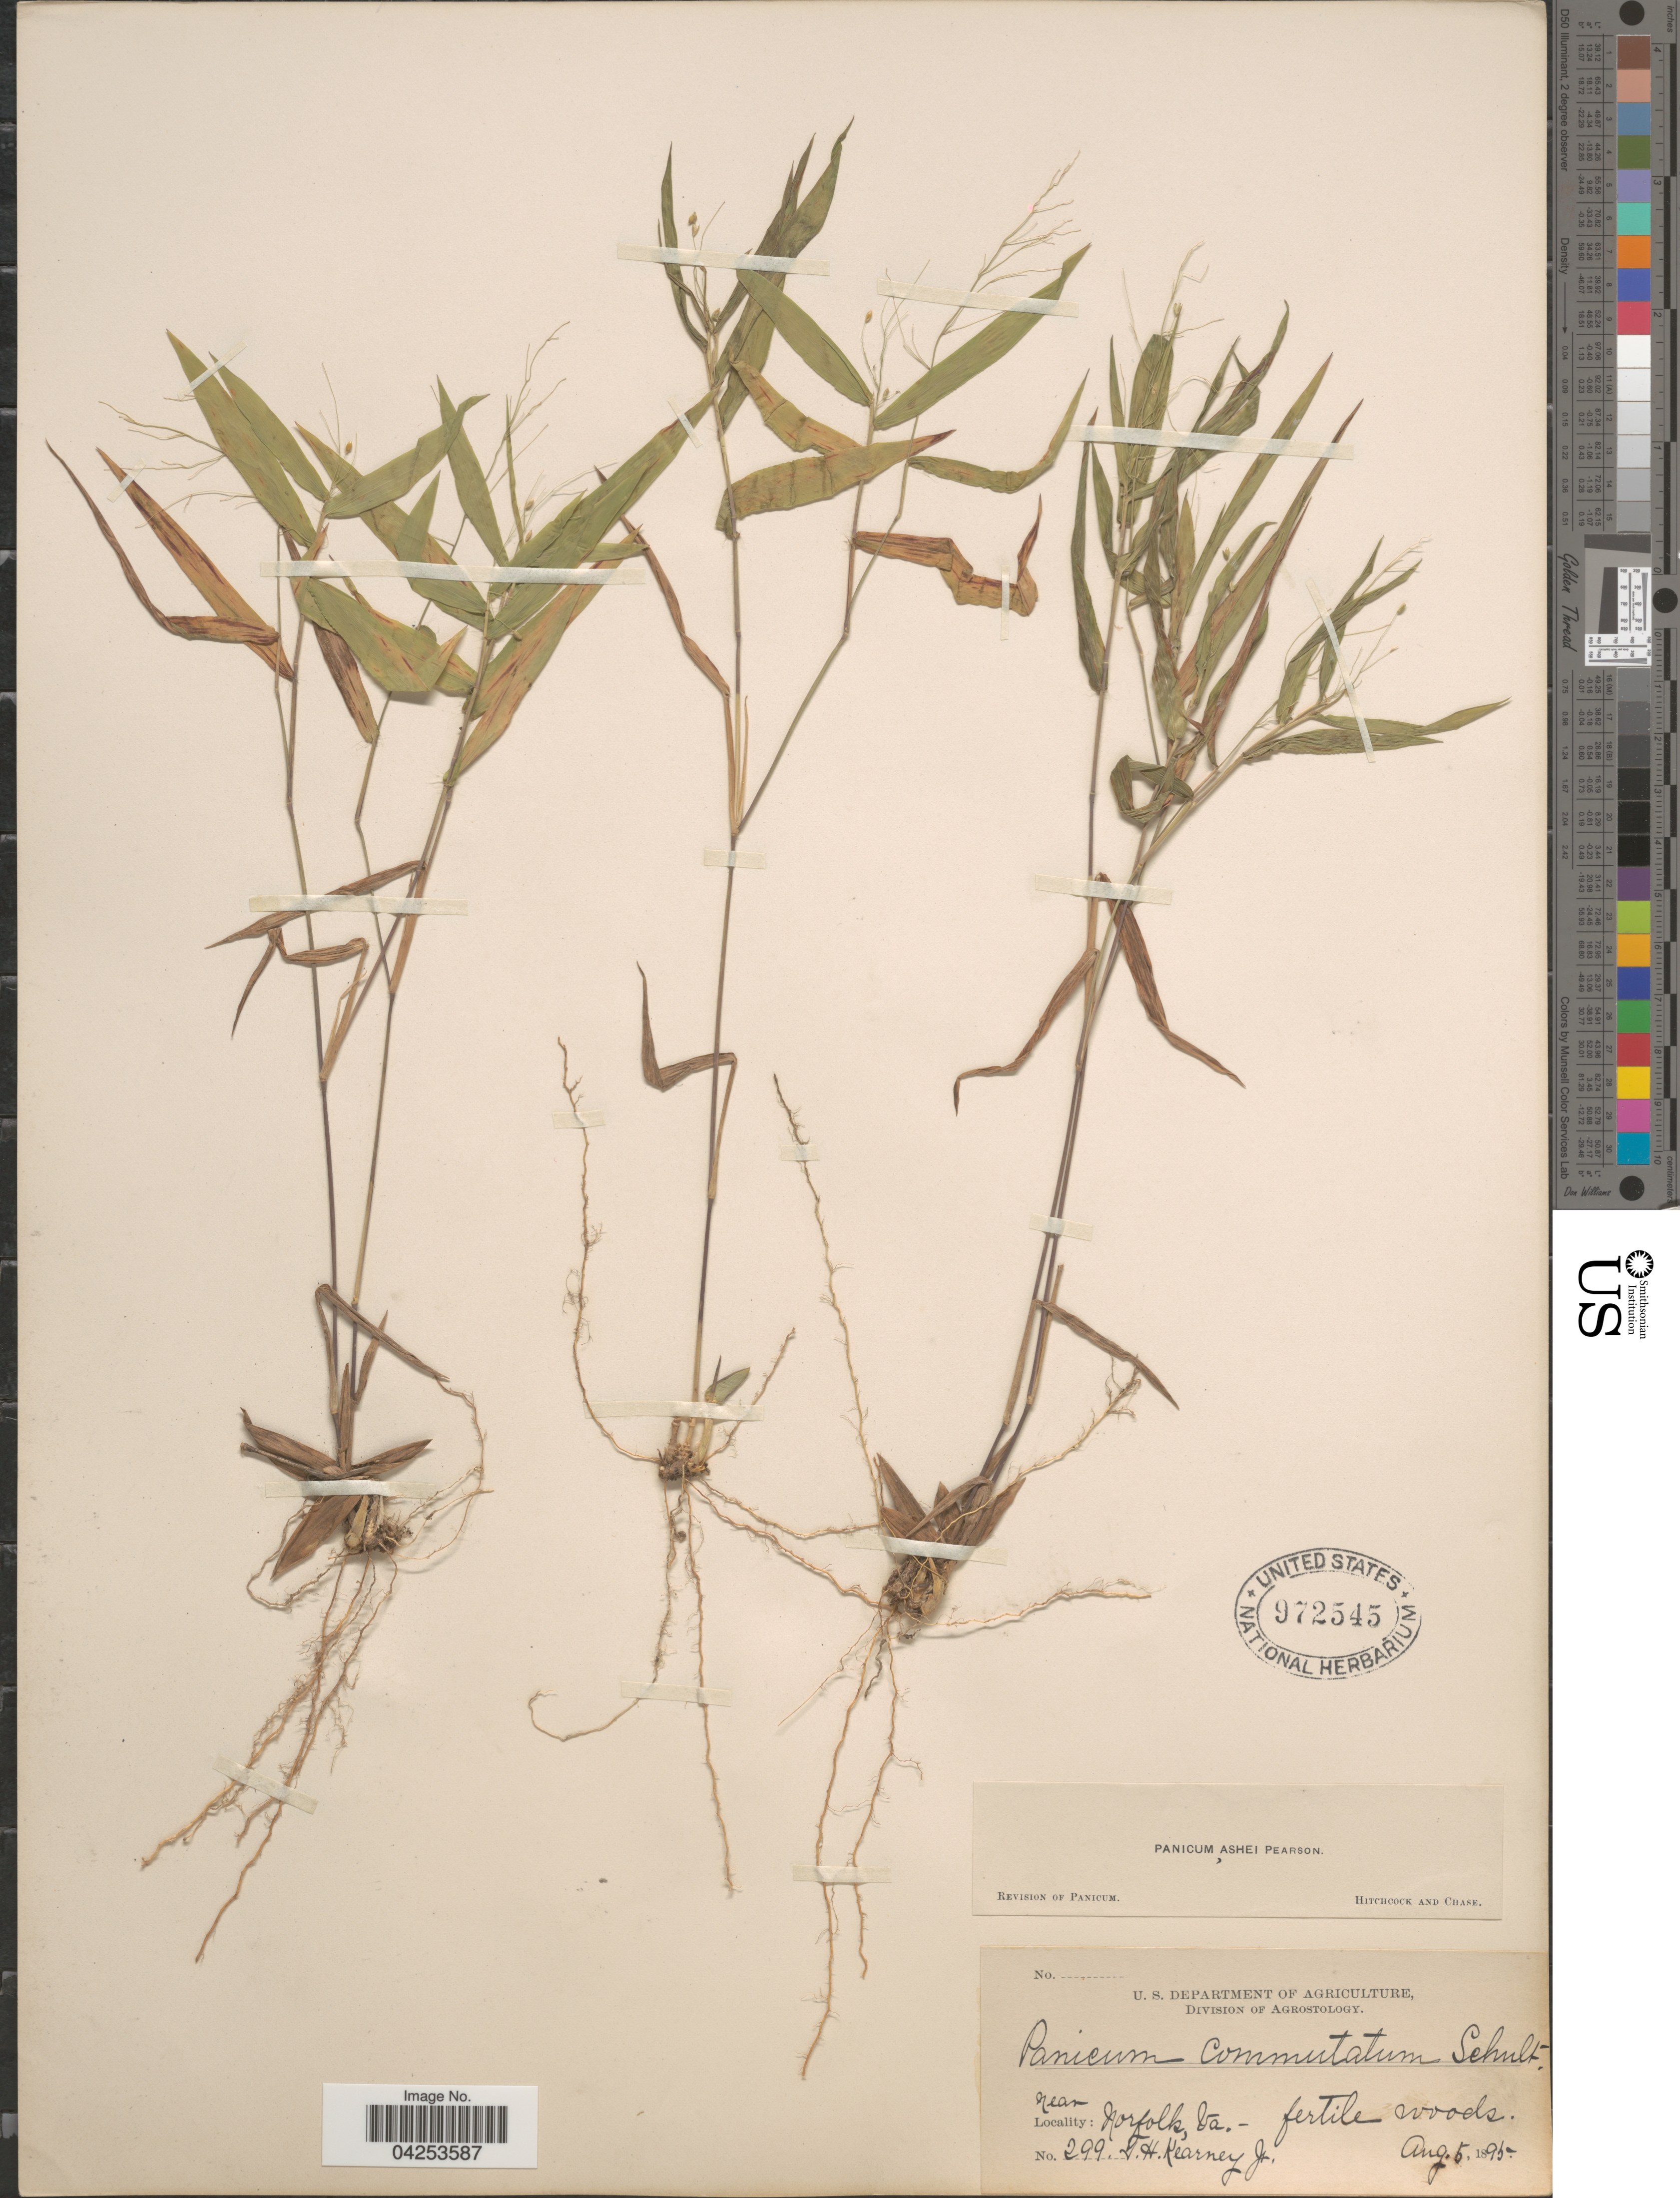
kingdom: Plantae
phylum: Tracheophyta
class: Liliopsida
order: Poales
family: Poaceae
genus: Dichanthelium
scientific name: Dichanthelium commutatum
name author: (Schult.) Gould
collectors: T. H. Kearney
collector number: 299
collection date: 1895-08-05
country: United States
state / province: Virginia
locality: Near Norfolk.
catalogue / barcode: US 972545